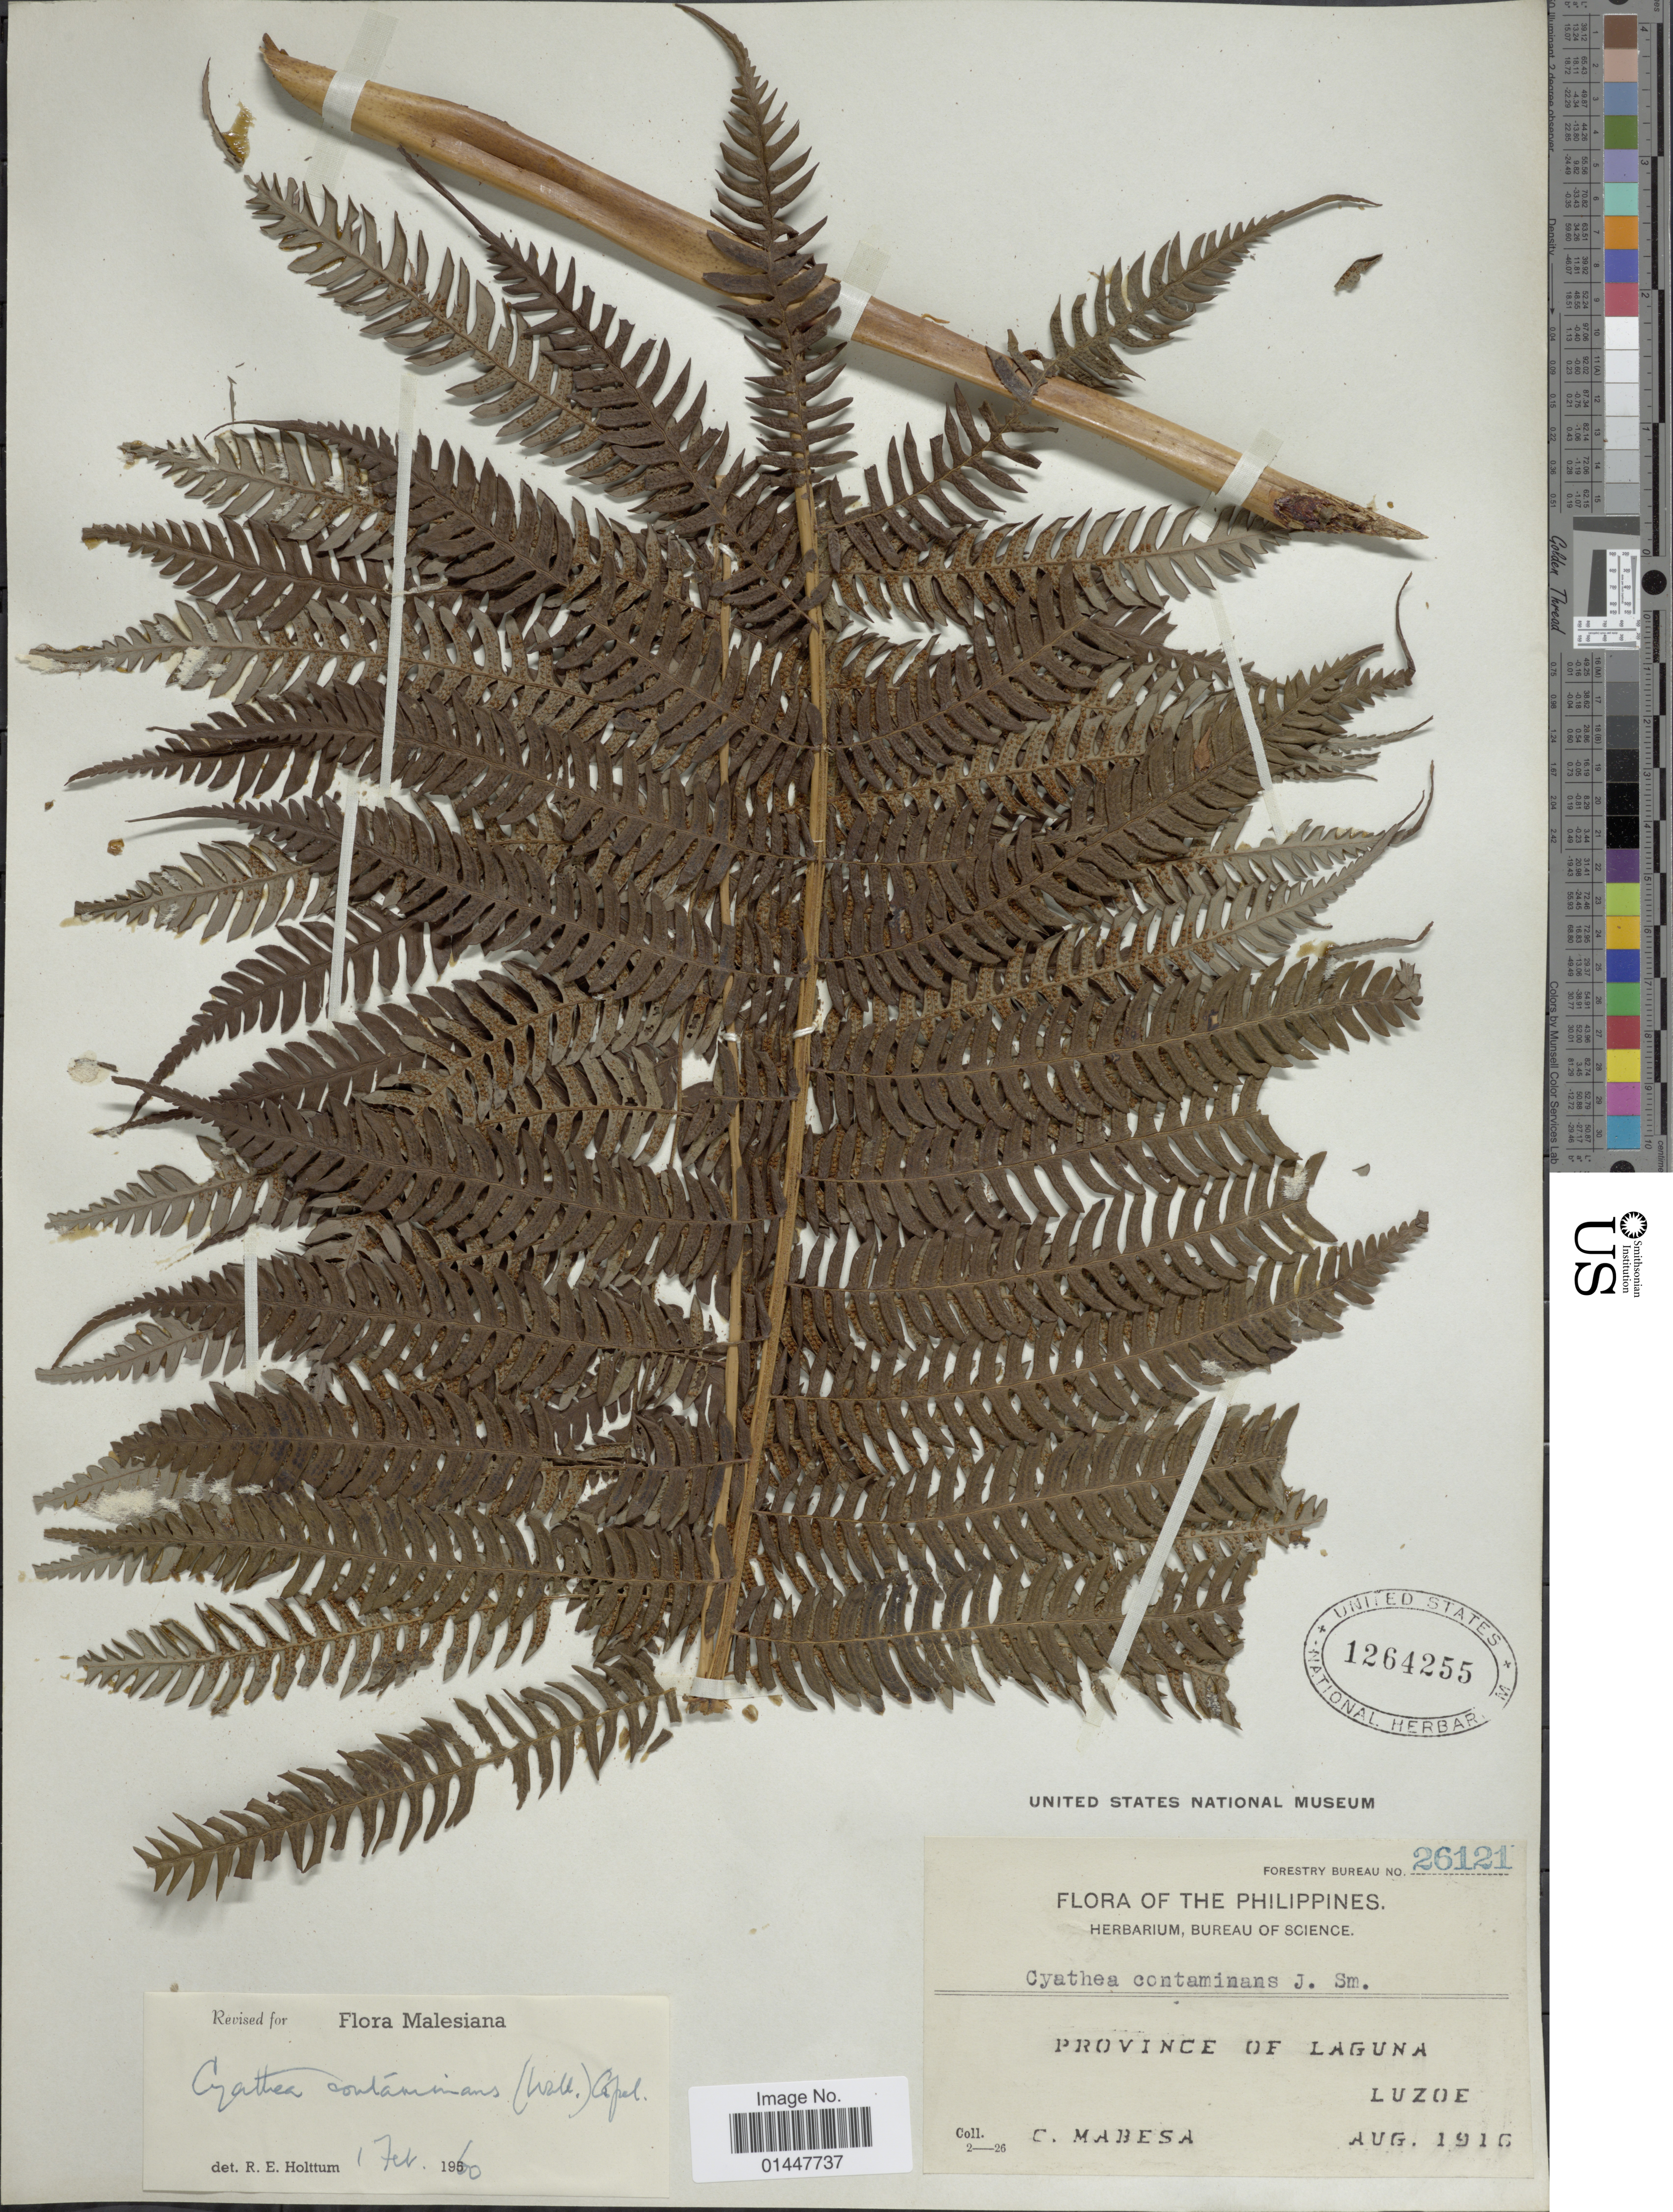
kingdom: Plantae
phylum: Tracheophyta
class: Polypodiopsida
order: Cyatheales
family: Cyatheaceae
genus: Sphaeropteris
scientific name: Sphaeropteris glauca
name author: (Blume) R.M. Tryon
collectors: C. Mabesa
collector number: Forestry Bureau 26121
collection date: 1916-08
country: Philippines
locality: Province of Laguna, Luzoe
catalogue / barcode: US 1264255